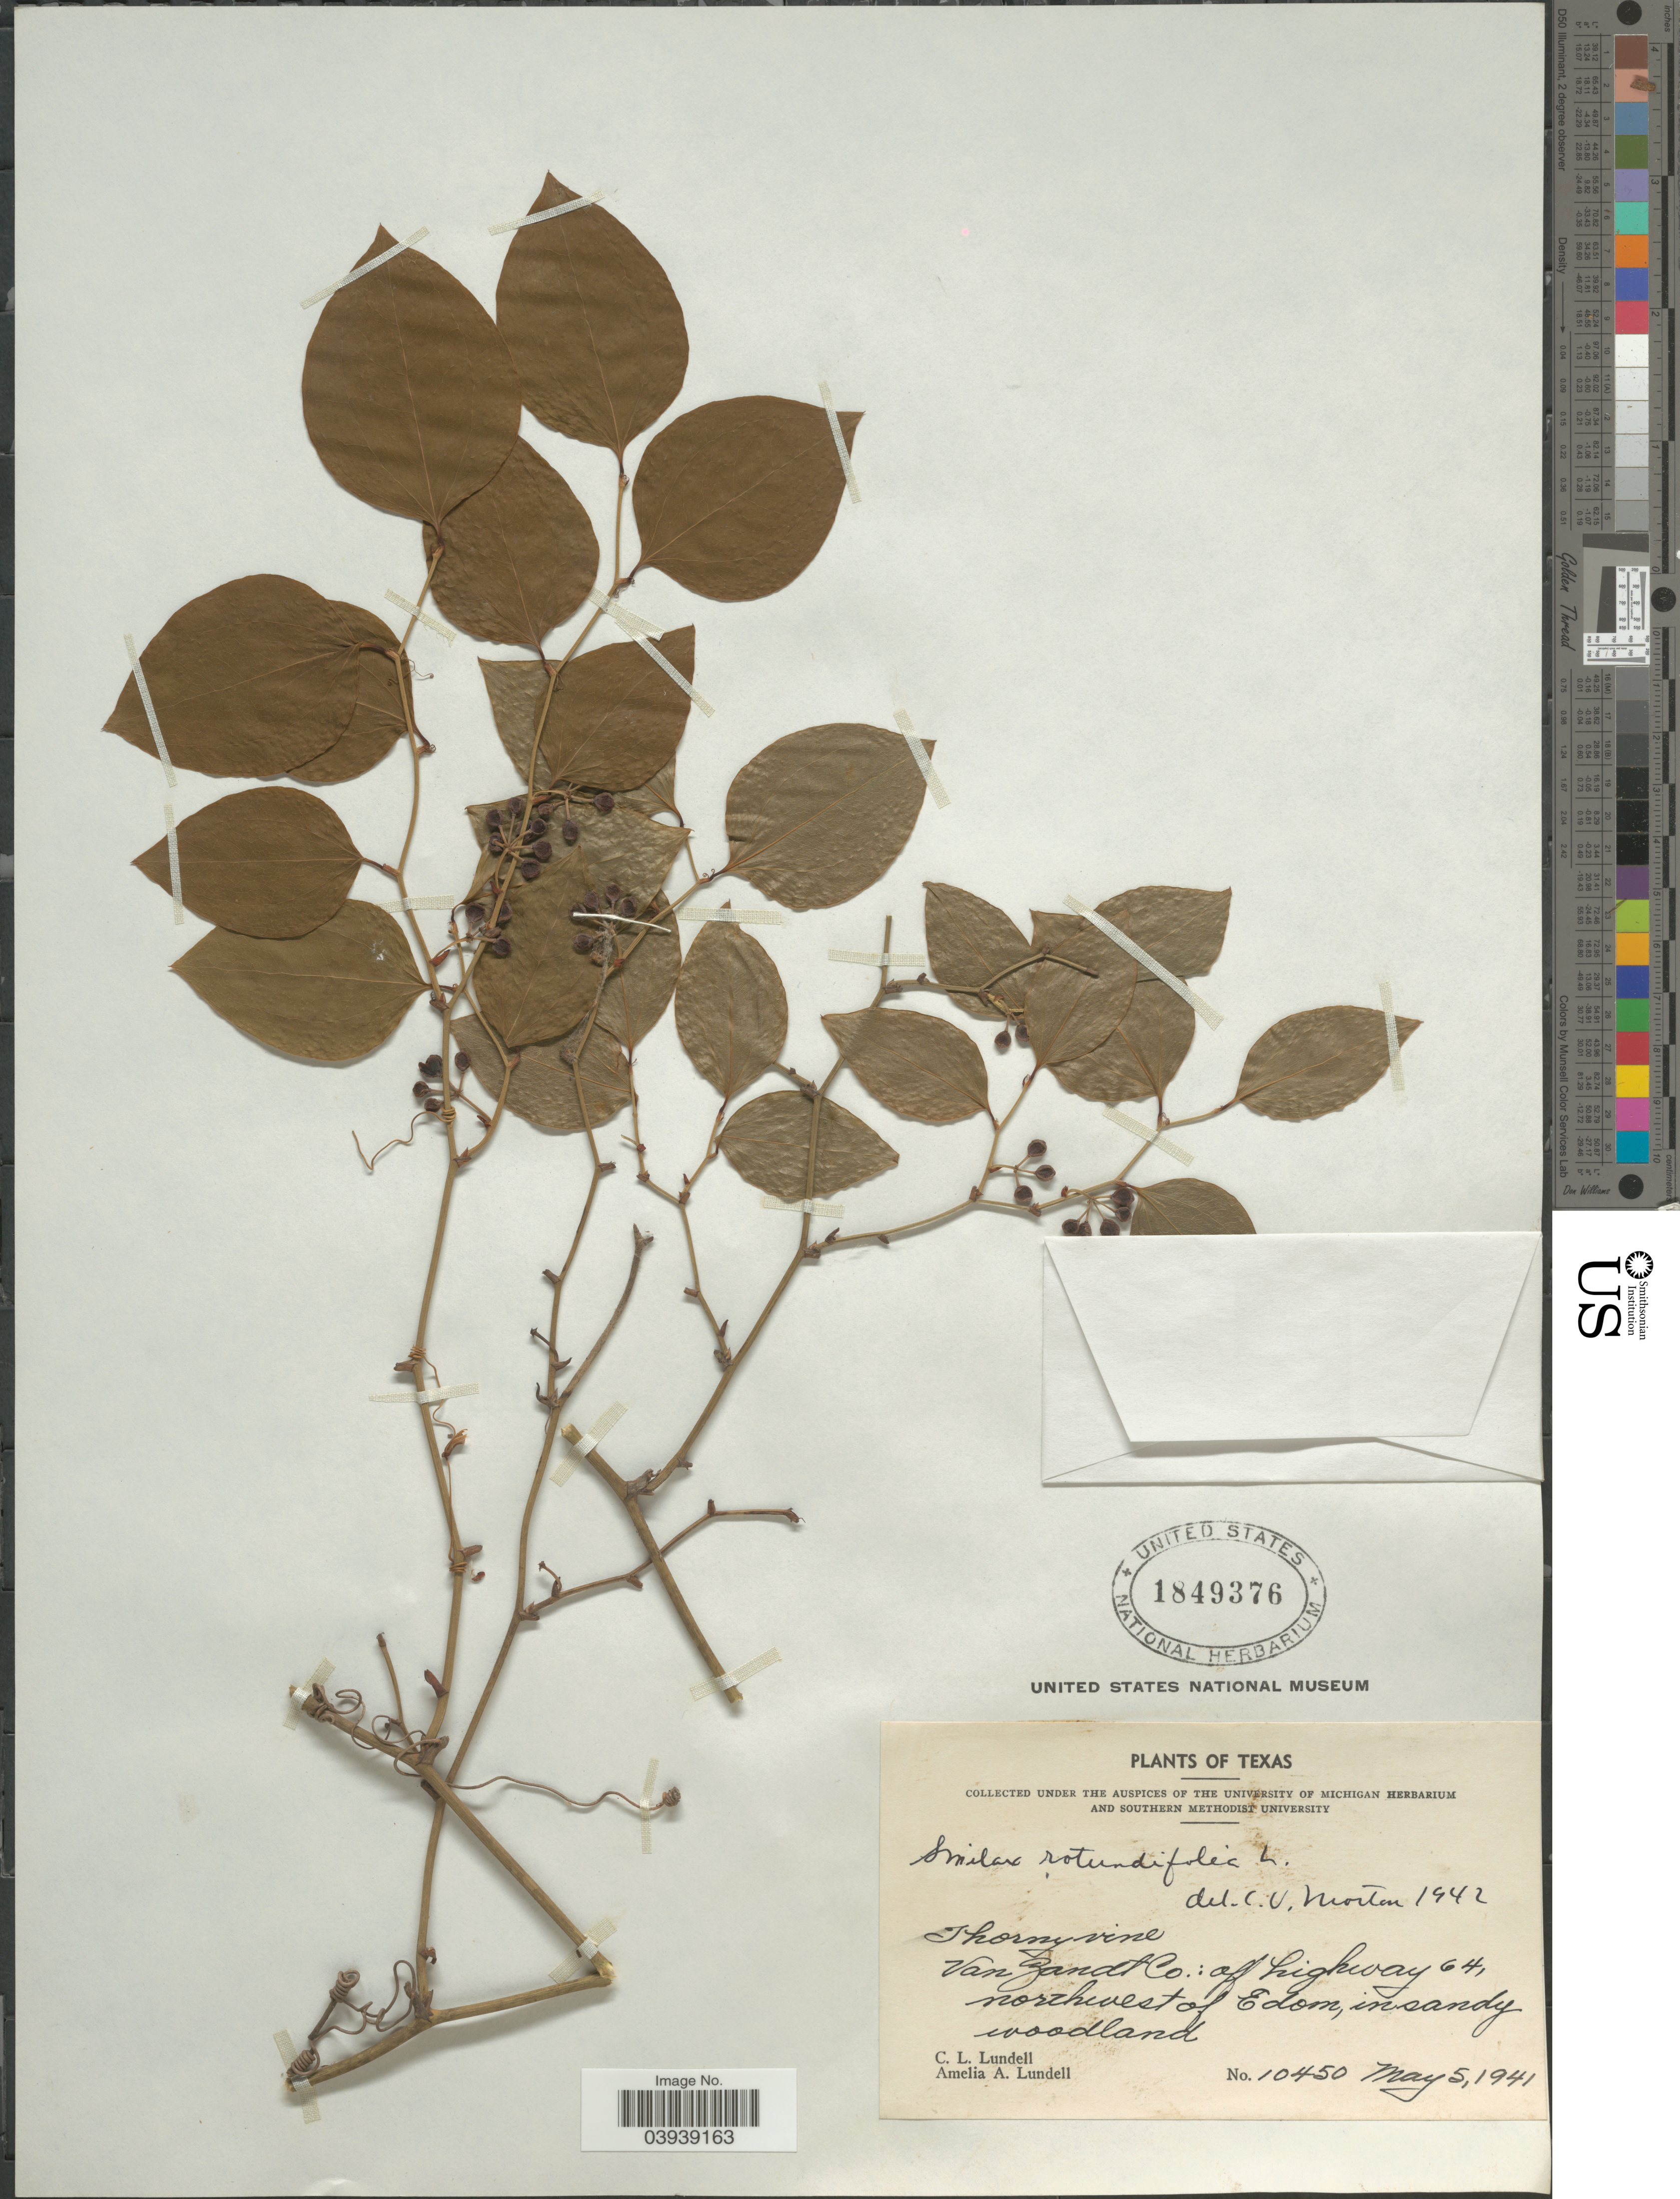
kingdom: Plantae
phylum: Tracheophyta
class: Liliopsida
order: Liliales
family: Smilacaceae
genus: Smilax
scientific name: Smilax rotundifolia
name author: L.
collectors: C. L. Lundell & A. A. Lundell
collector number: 10450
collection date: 1941-05-05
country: United States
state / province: Texas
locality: Van Zandt Co.: off highway 64, northwest of Edom, in sandy woodland.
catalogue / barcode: US 1849376